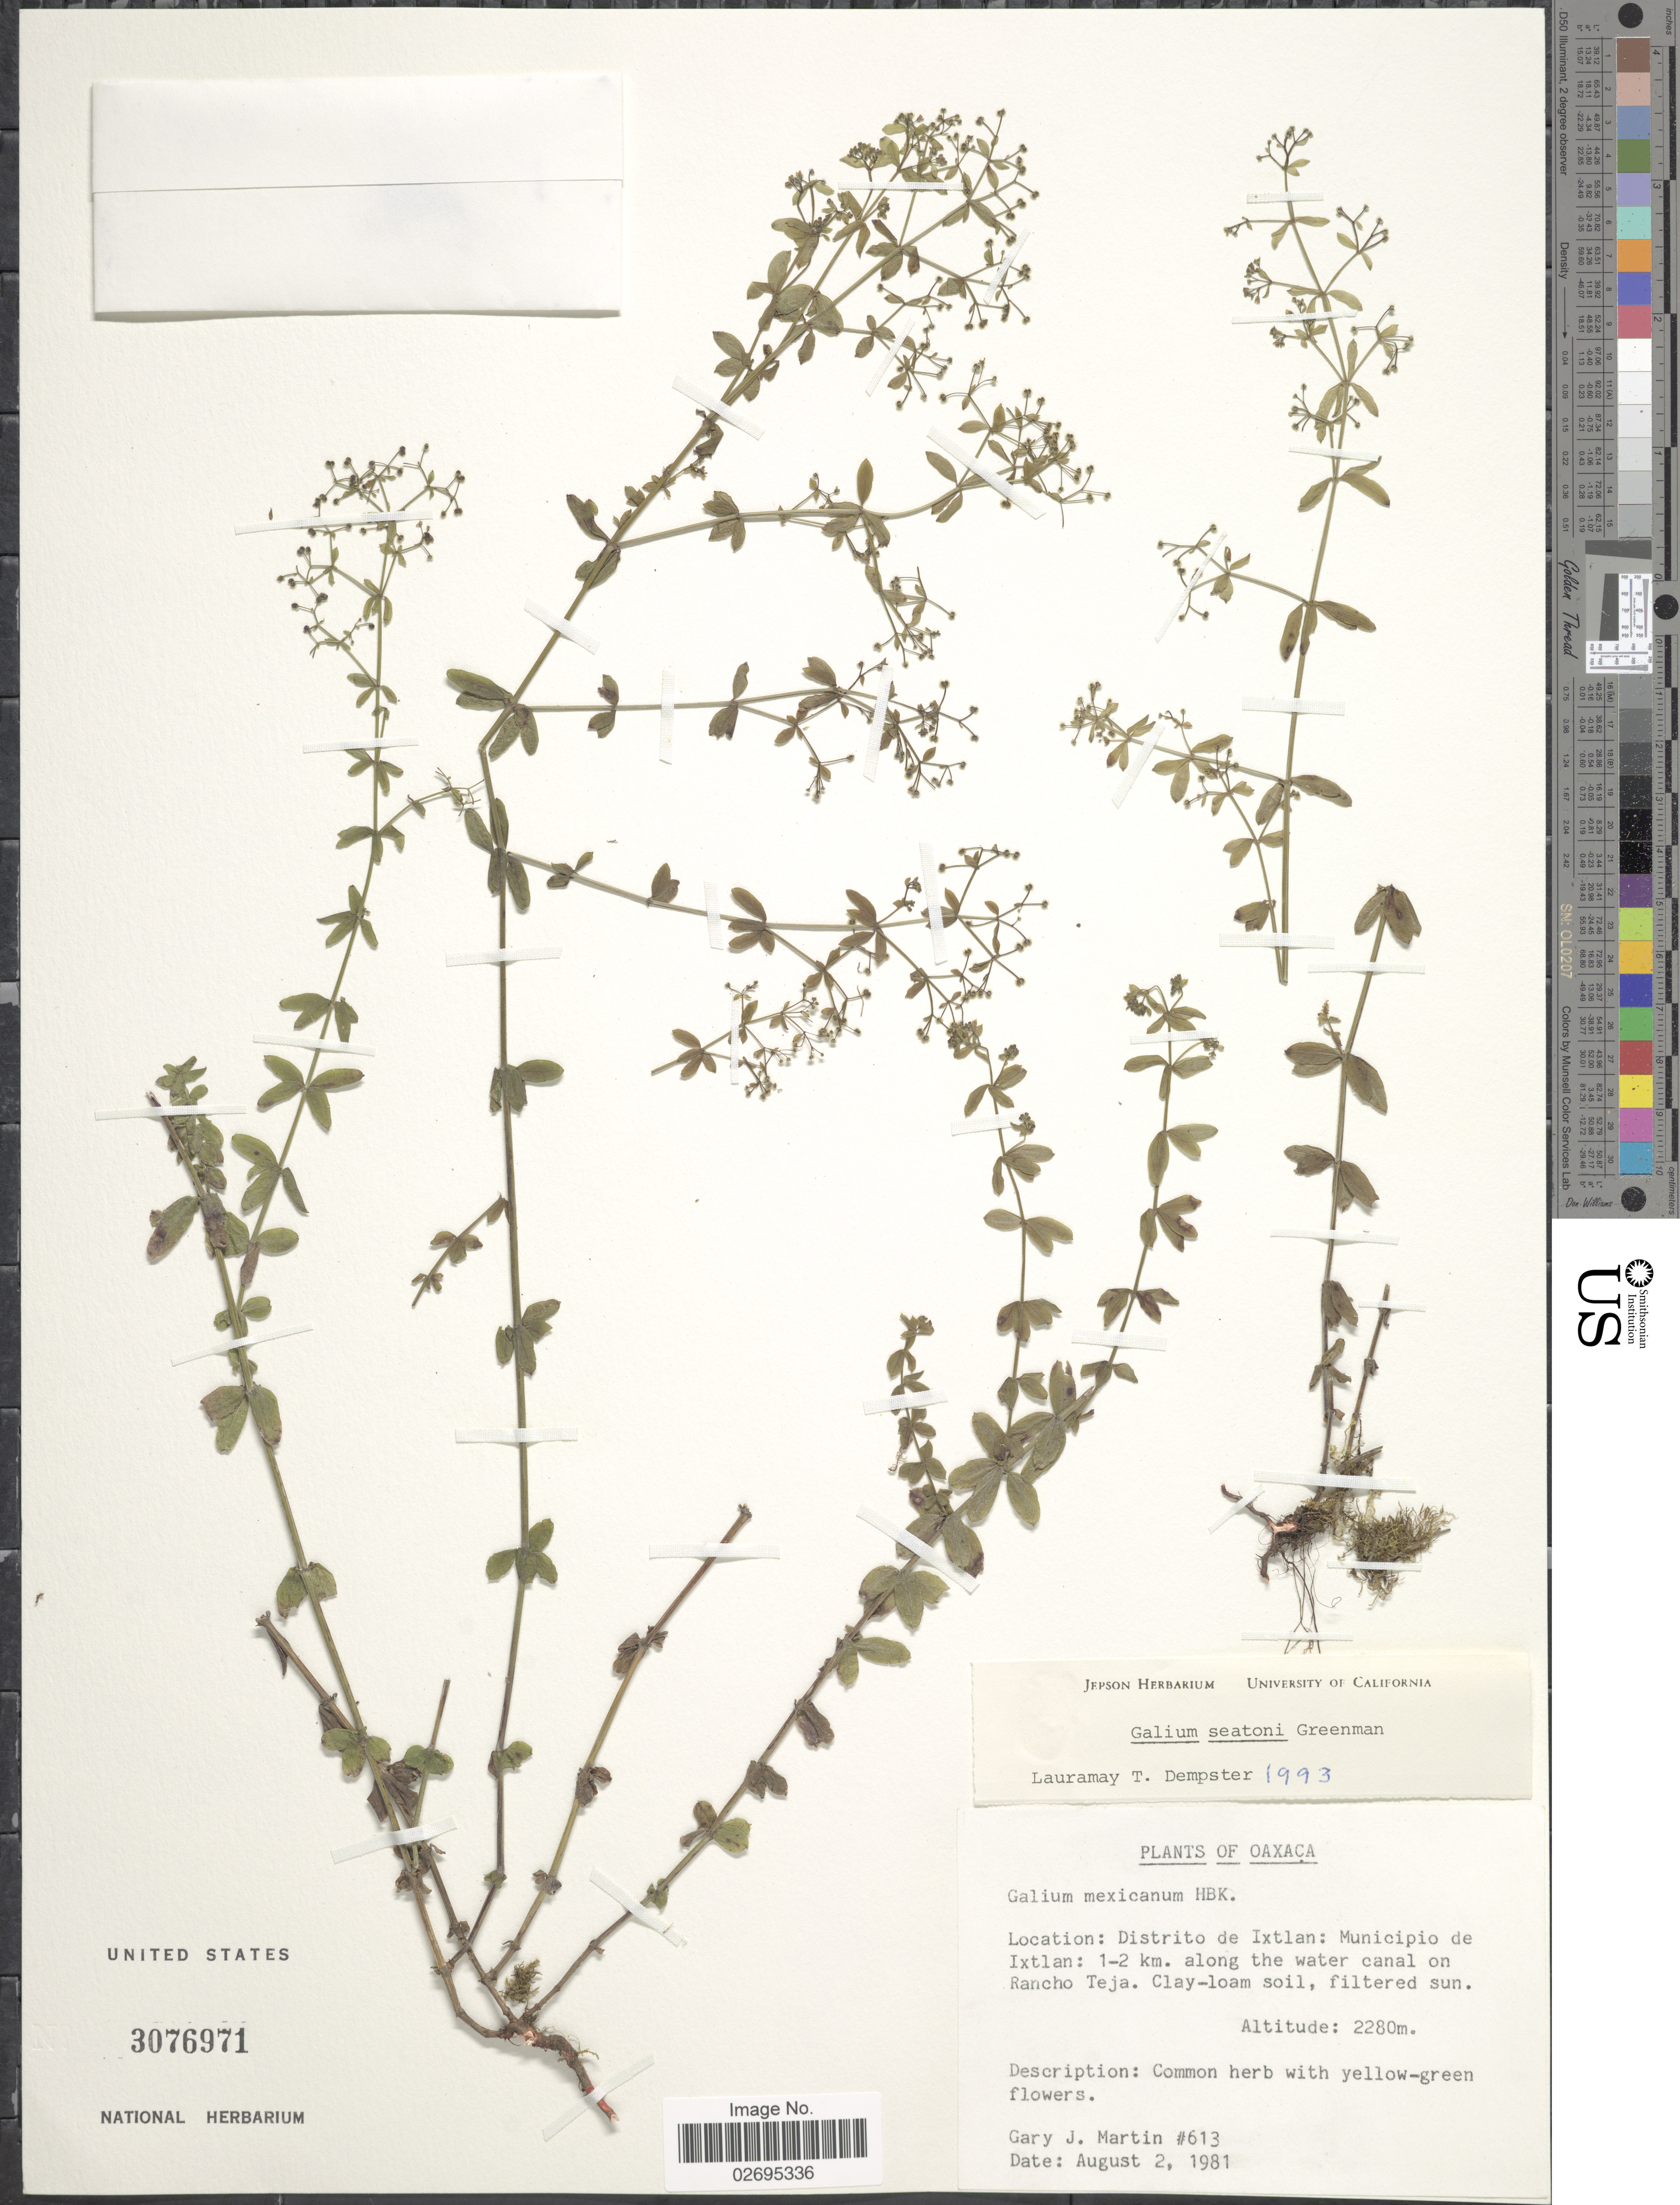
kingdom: Plantae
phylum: Tracheophyta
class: Magnoliopsida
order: Gentianales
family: Rubiaceae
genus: Galium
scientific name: Galium seatonii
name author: Greenm.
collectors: G. J. Martin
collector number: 613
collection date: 1981-08-02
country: Mexico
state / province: Oaxaca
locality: Distrito de Ixtlan: Municipio de Ixtlan: 1-2 km. along the water canal on Rancho Teja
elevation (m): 2280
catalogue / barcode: US 3076971